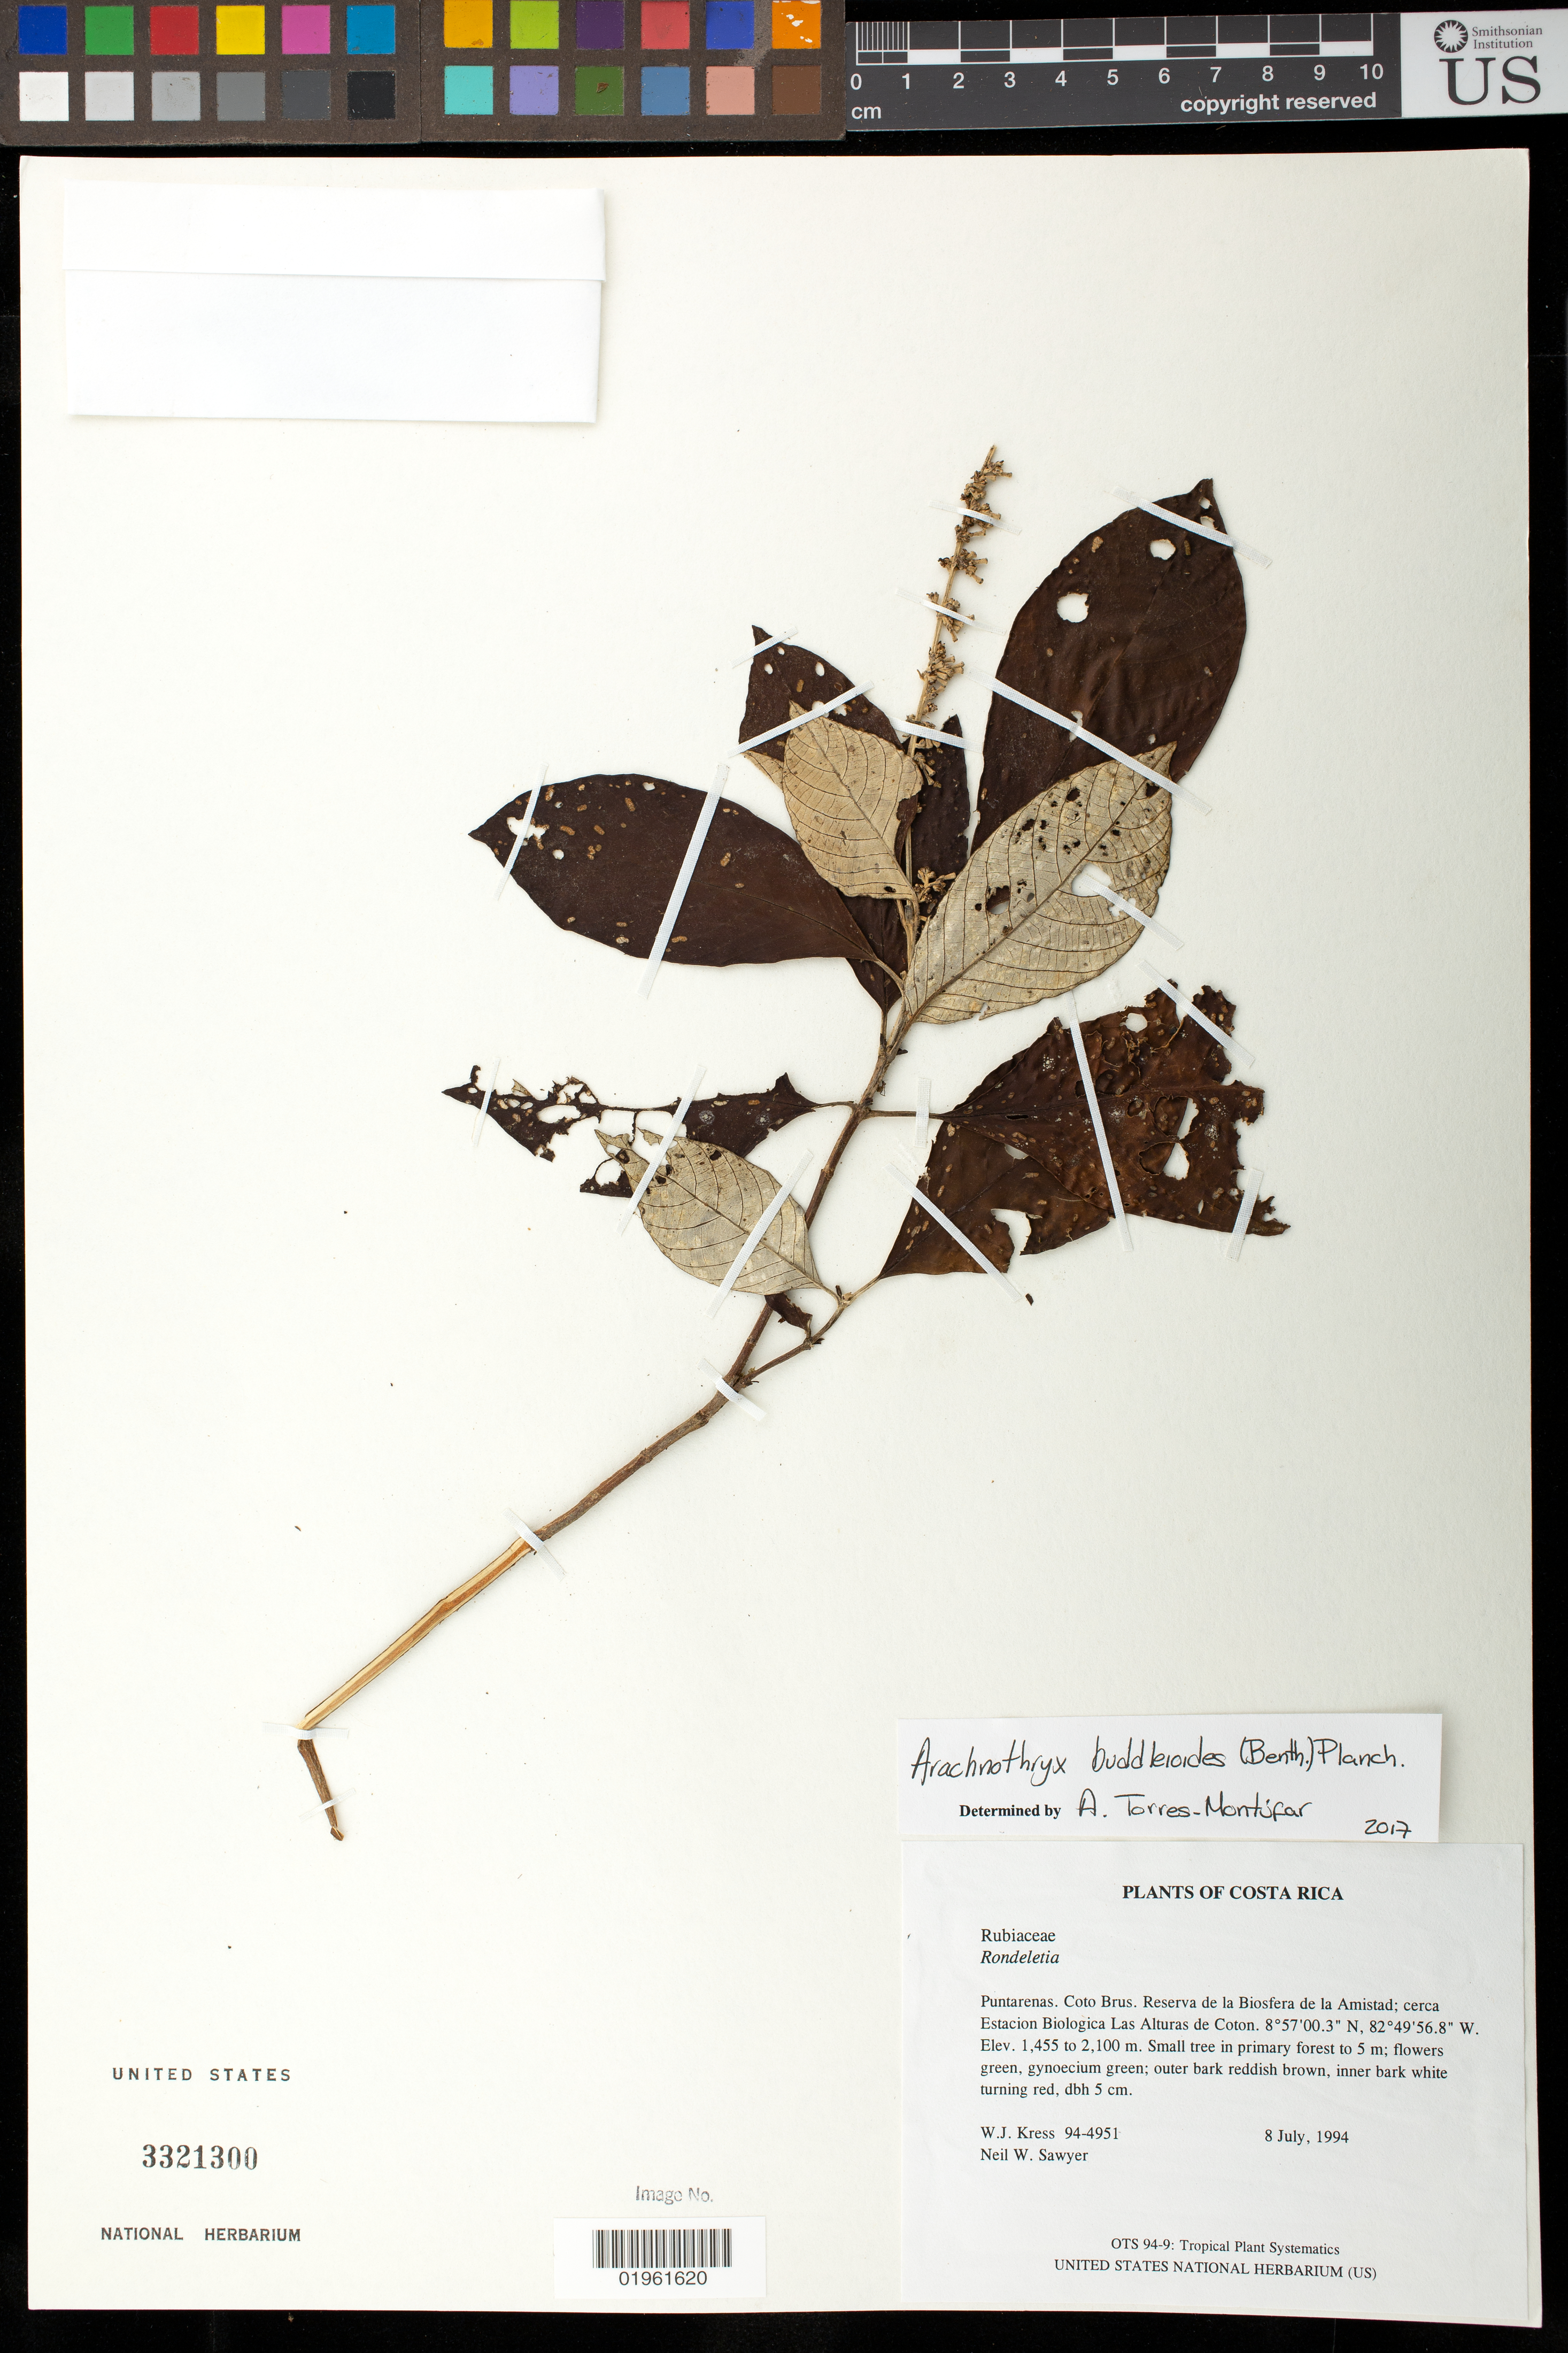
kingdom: Plantae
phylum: Tracheophyta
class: Magnoliopsida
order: Gentianales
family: Rubiaceae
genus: Arachnothryx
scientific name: Arachnothryx buddleioides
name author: (Benth.) Planch.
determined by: Montúfar, Alejandro Torres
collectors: W. J. Kress & N. W. Sawyer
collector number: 94-4951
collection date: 1994-07-08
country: Costa Rica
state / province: Puntarenas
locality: Coto Brus. Reserva de la Biosfera de la Amistad; cerca Estacion Biologica Las Alturas de Coton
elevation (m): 1455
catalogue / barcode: US 3321300